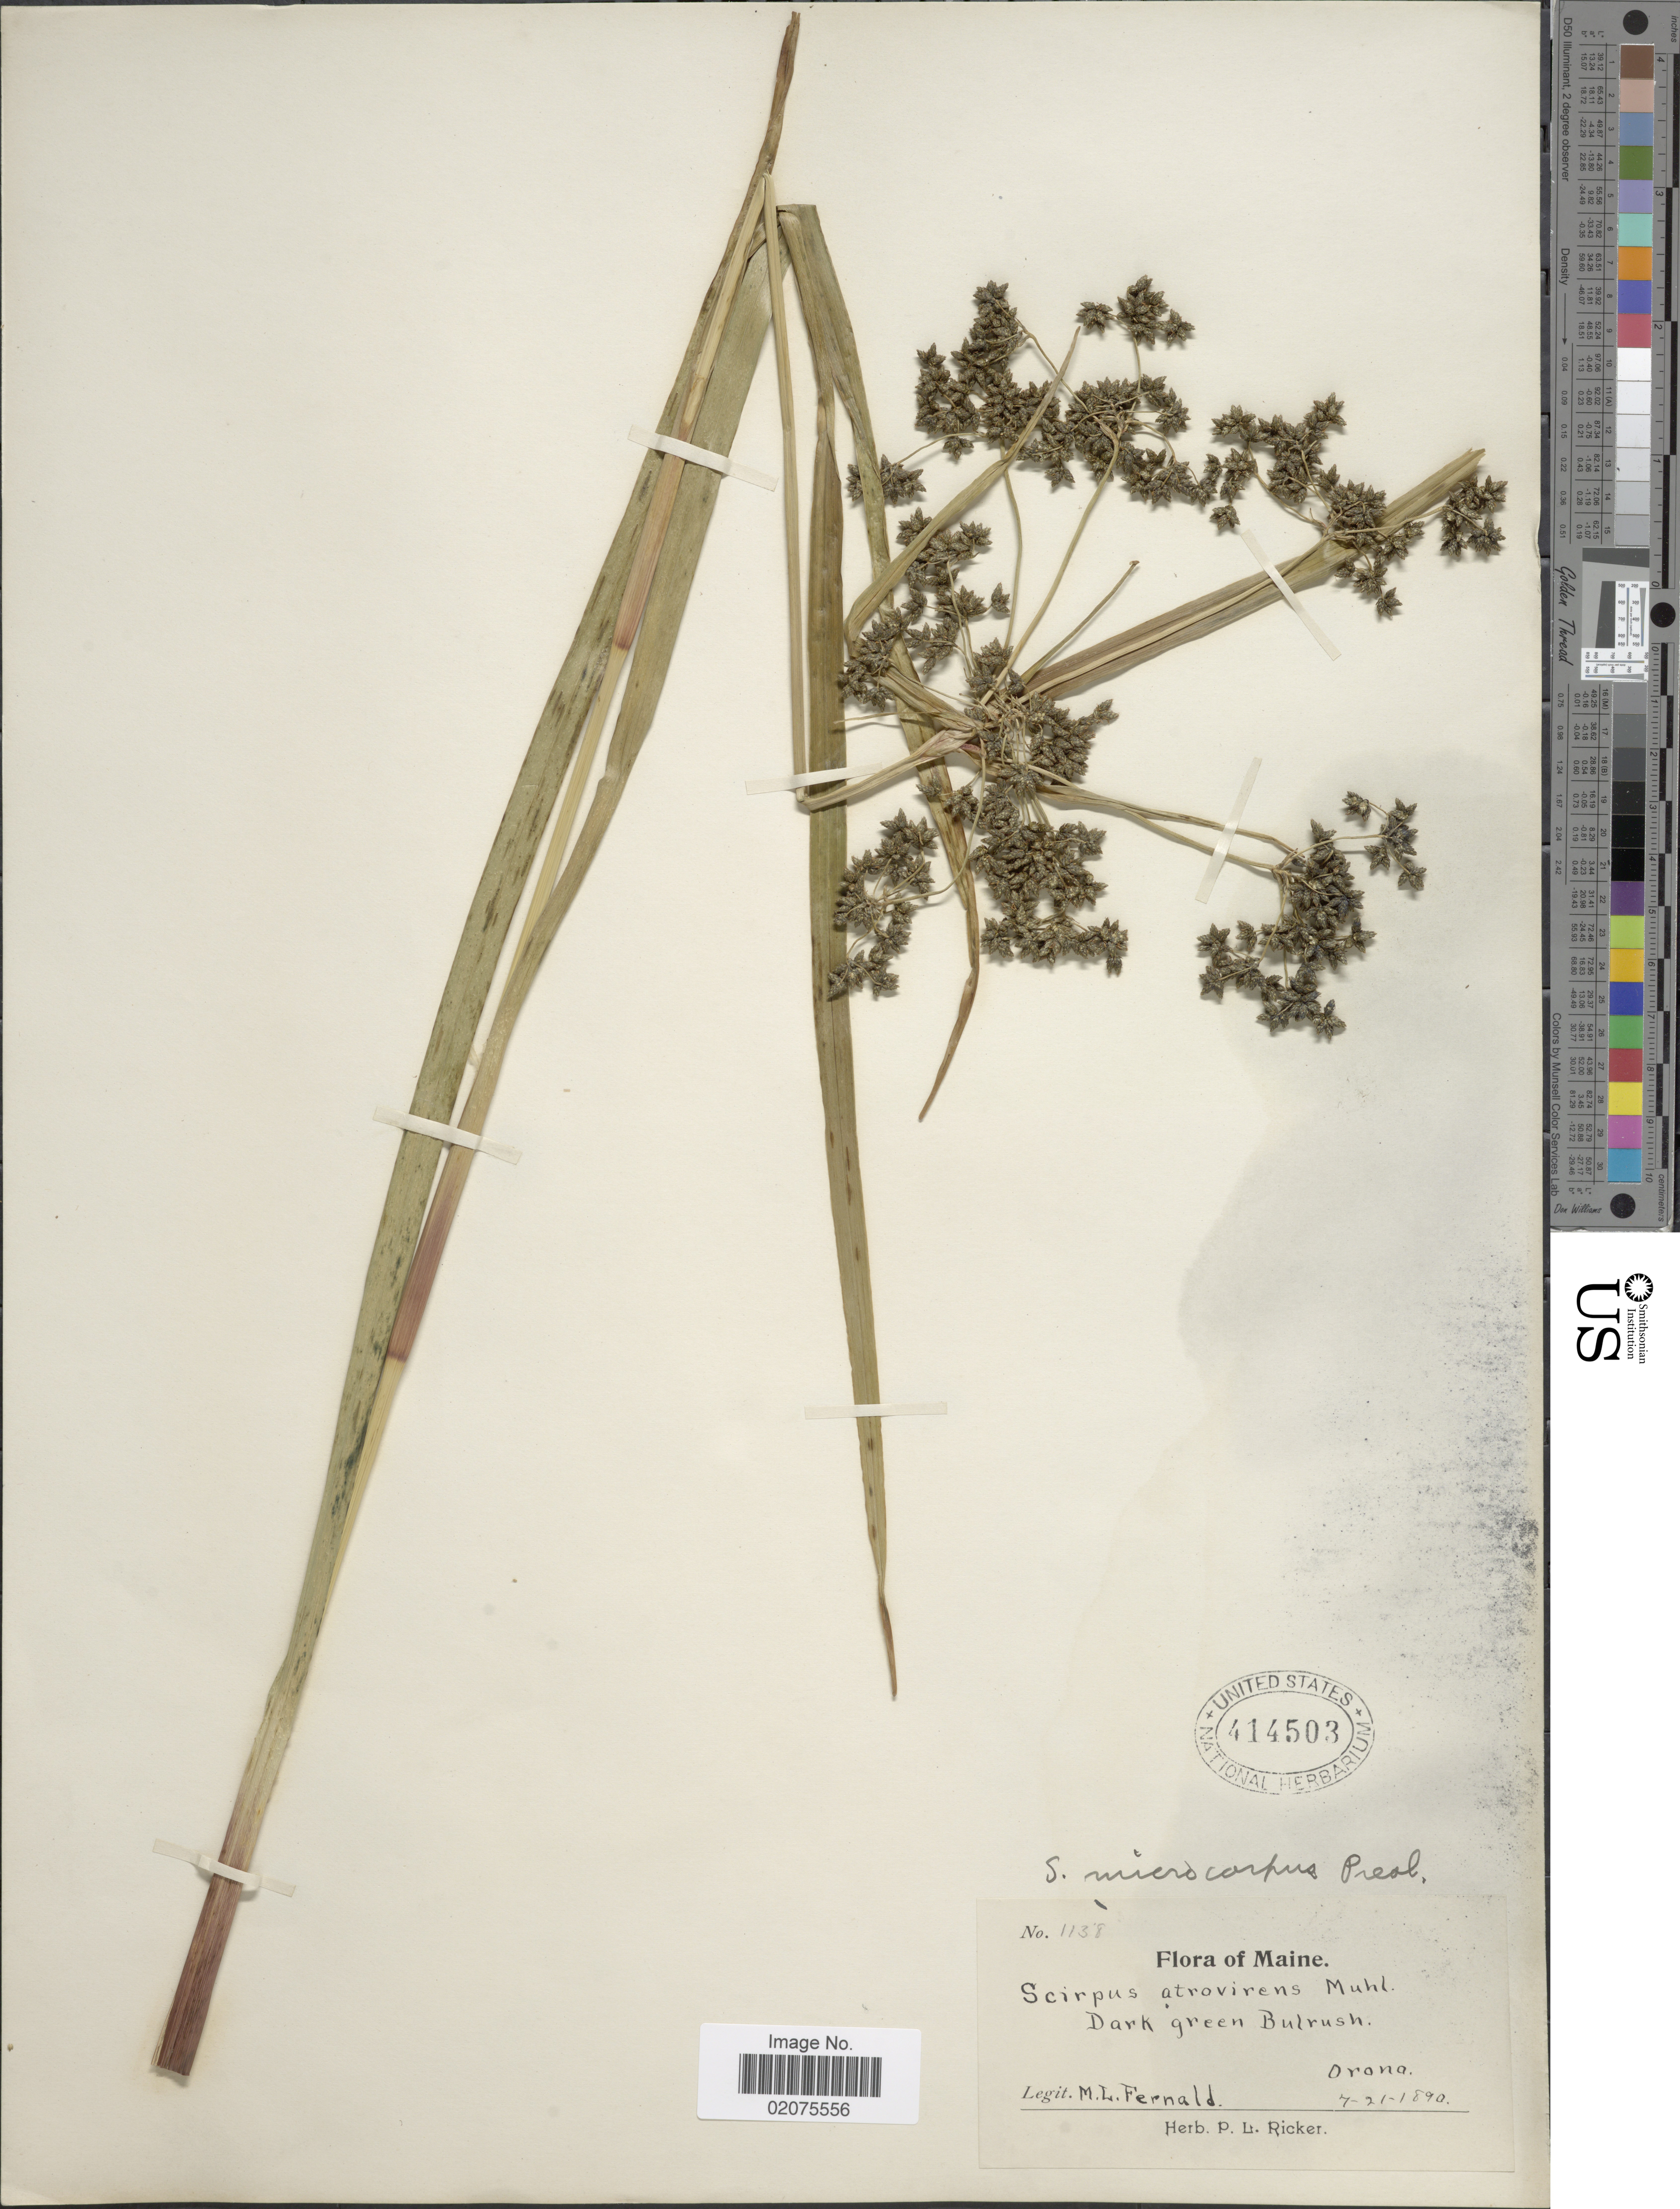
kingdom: Plantae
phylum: Tracheophyta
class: Liliopsida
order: Poales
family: Cyperaceae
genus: Scirpus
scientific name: Scirpus microcarpus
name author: J. Presl & C. Presl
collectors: M. L. Fernald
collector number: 1138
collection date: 1890-07-21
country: United States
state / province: Maine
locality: Orona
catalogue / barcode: US 414503